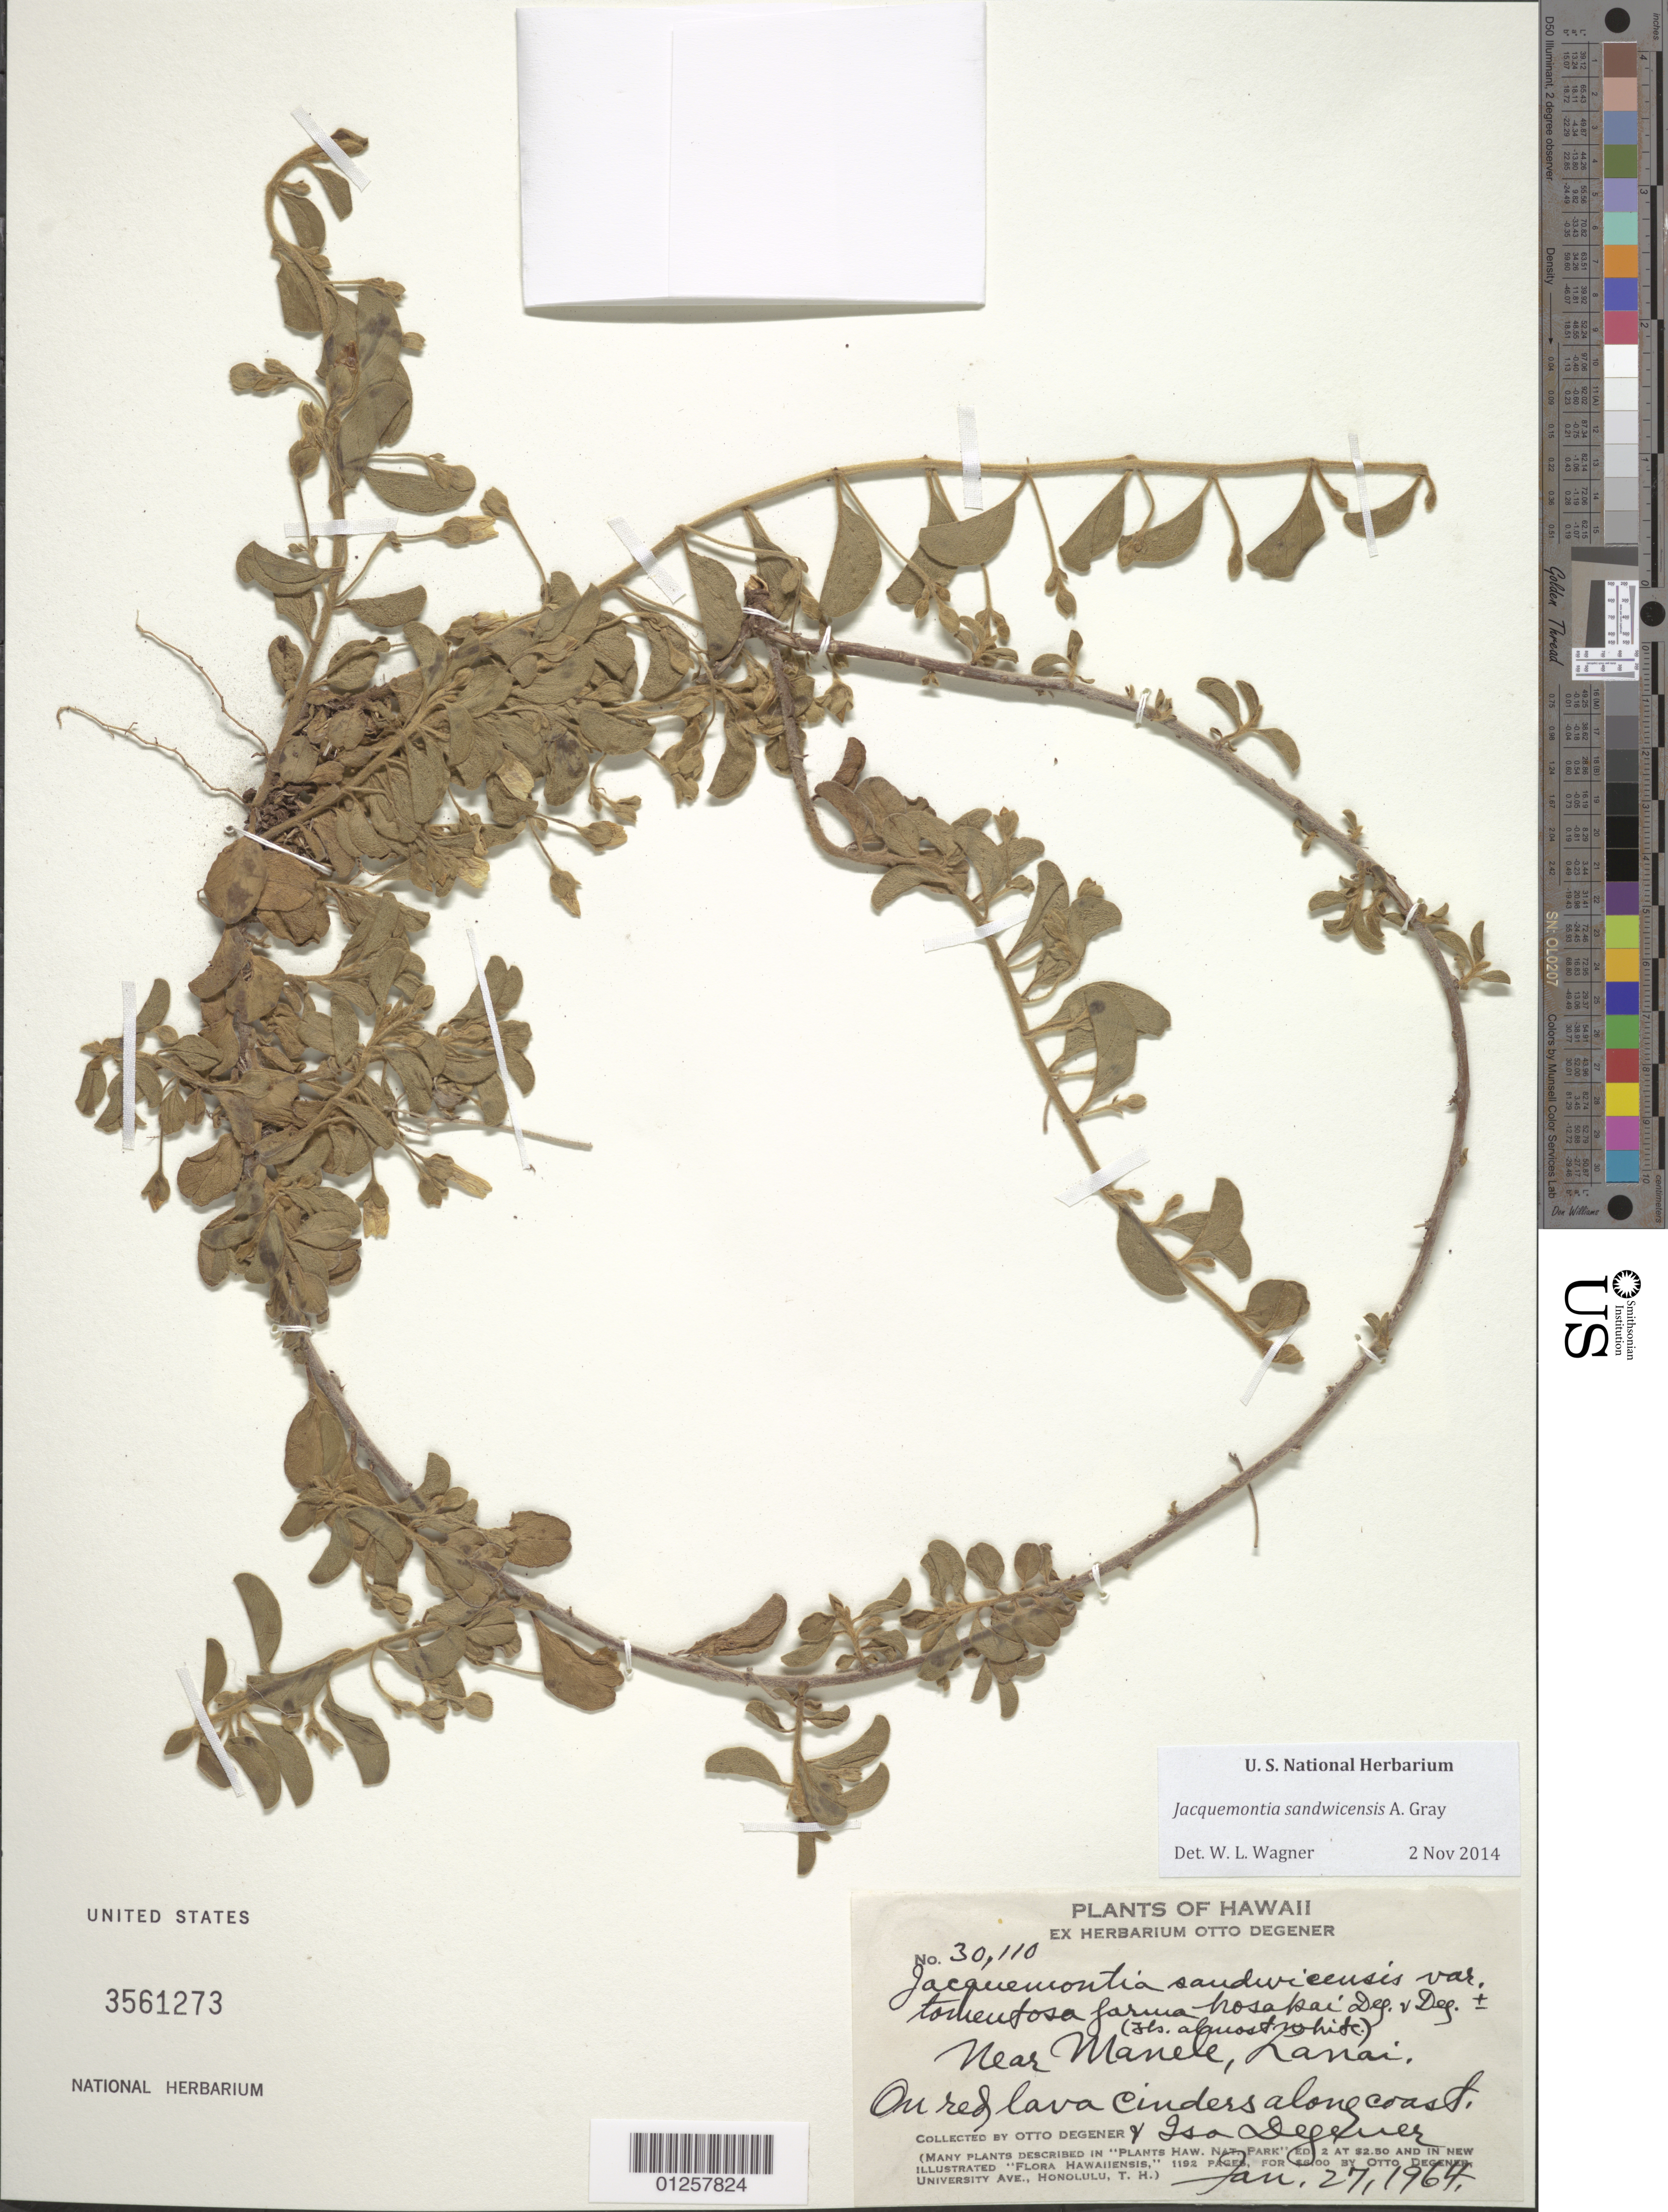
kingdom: Plantae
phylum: Tracheophyta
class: Magnoliopsida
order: Solanales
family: Convolvulaceae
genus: Jacquemontia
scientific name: Jacquemontia sandwicensis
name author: A. Gray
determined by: Wagner, W. L., (BOT), Smithsonian Institution - National Museum of Natural History (UNITED STATES)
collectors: O. Degener & I. Degener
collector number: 30110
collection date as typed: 27 Jan 1964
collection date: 1964-01-27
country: United States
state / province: Hawaii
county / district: Maui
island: Lana'i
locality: Near Manele.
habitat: On red lava cinders along coast.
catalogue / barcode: US 3561273